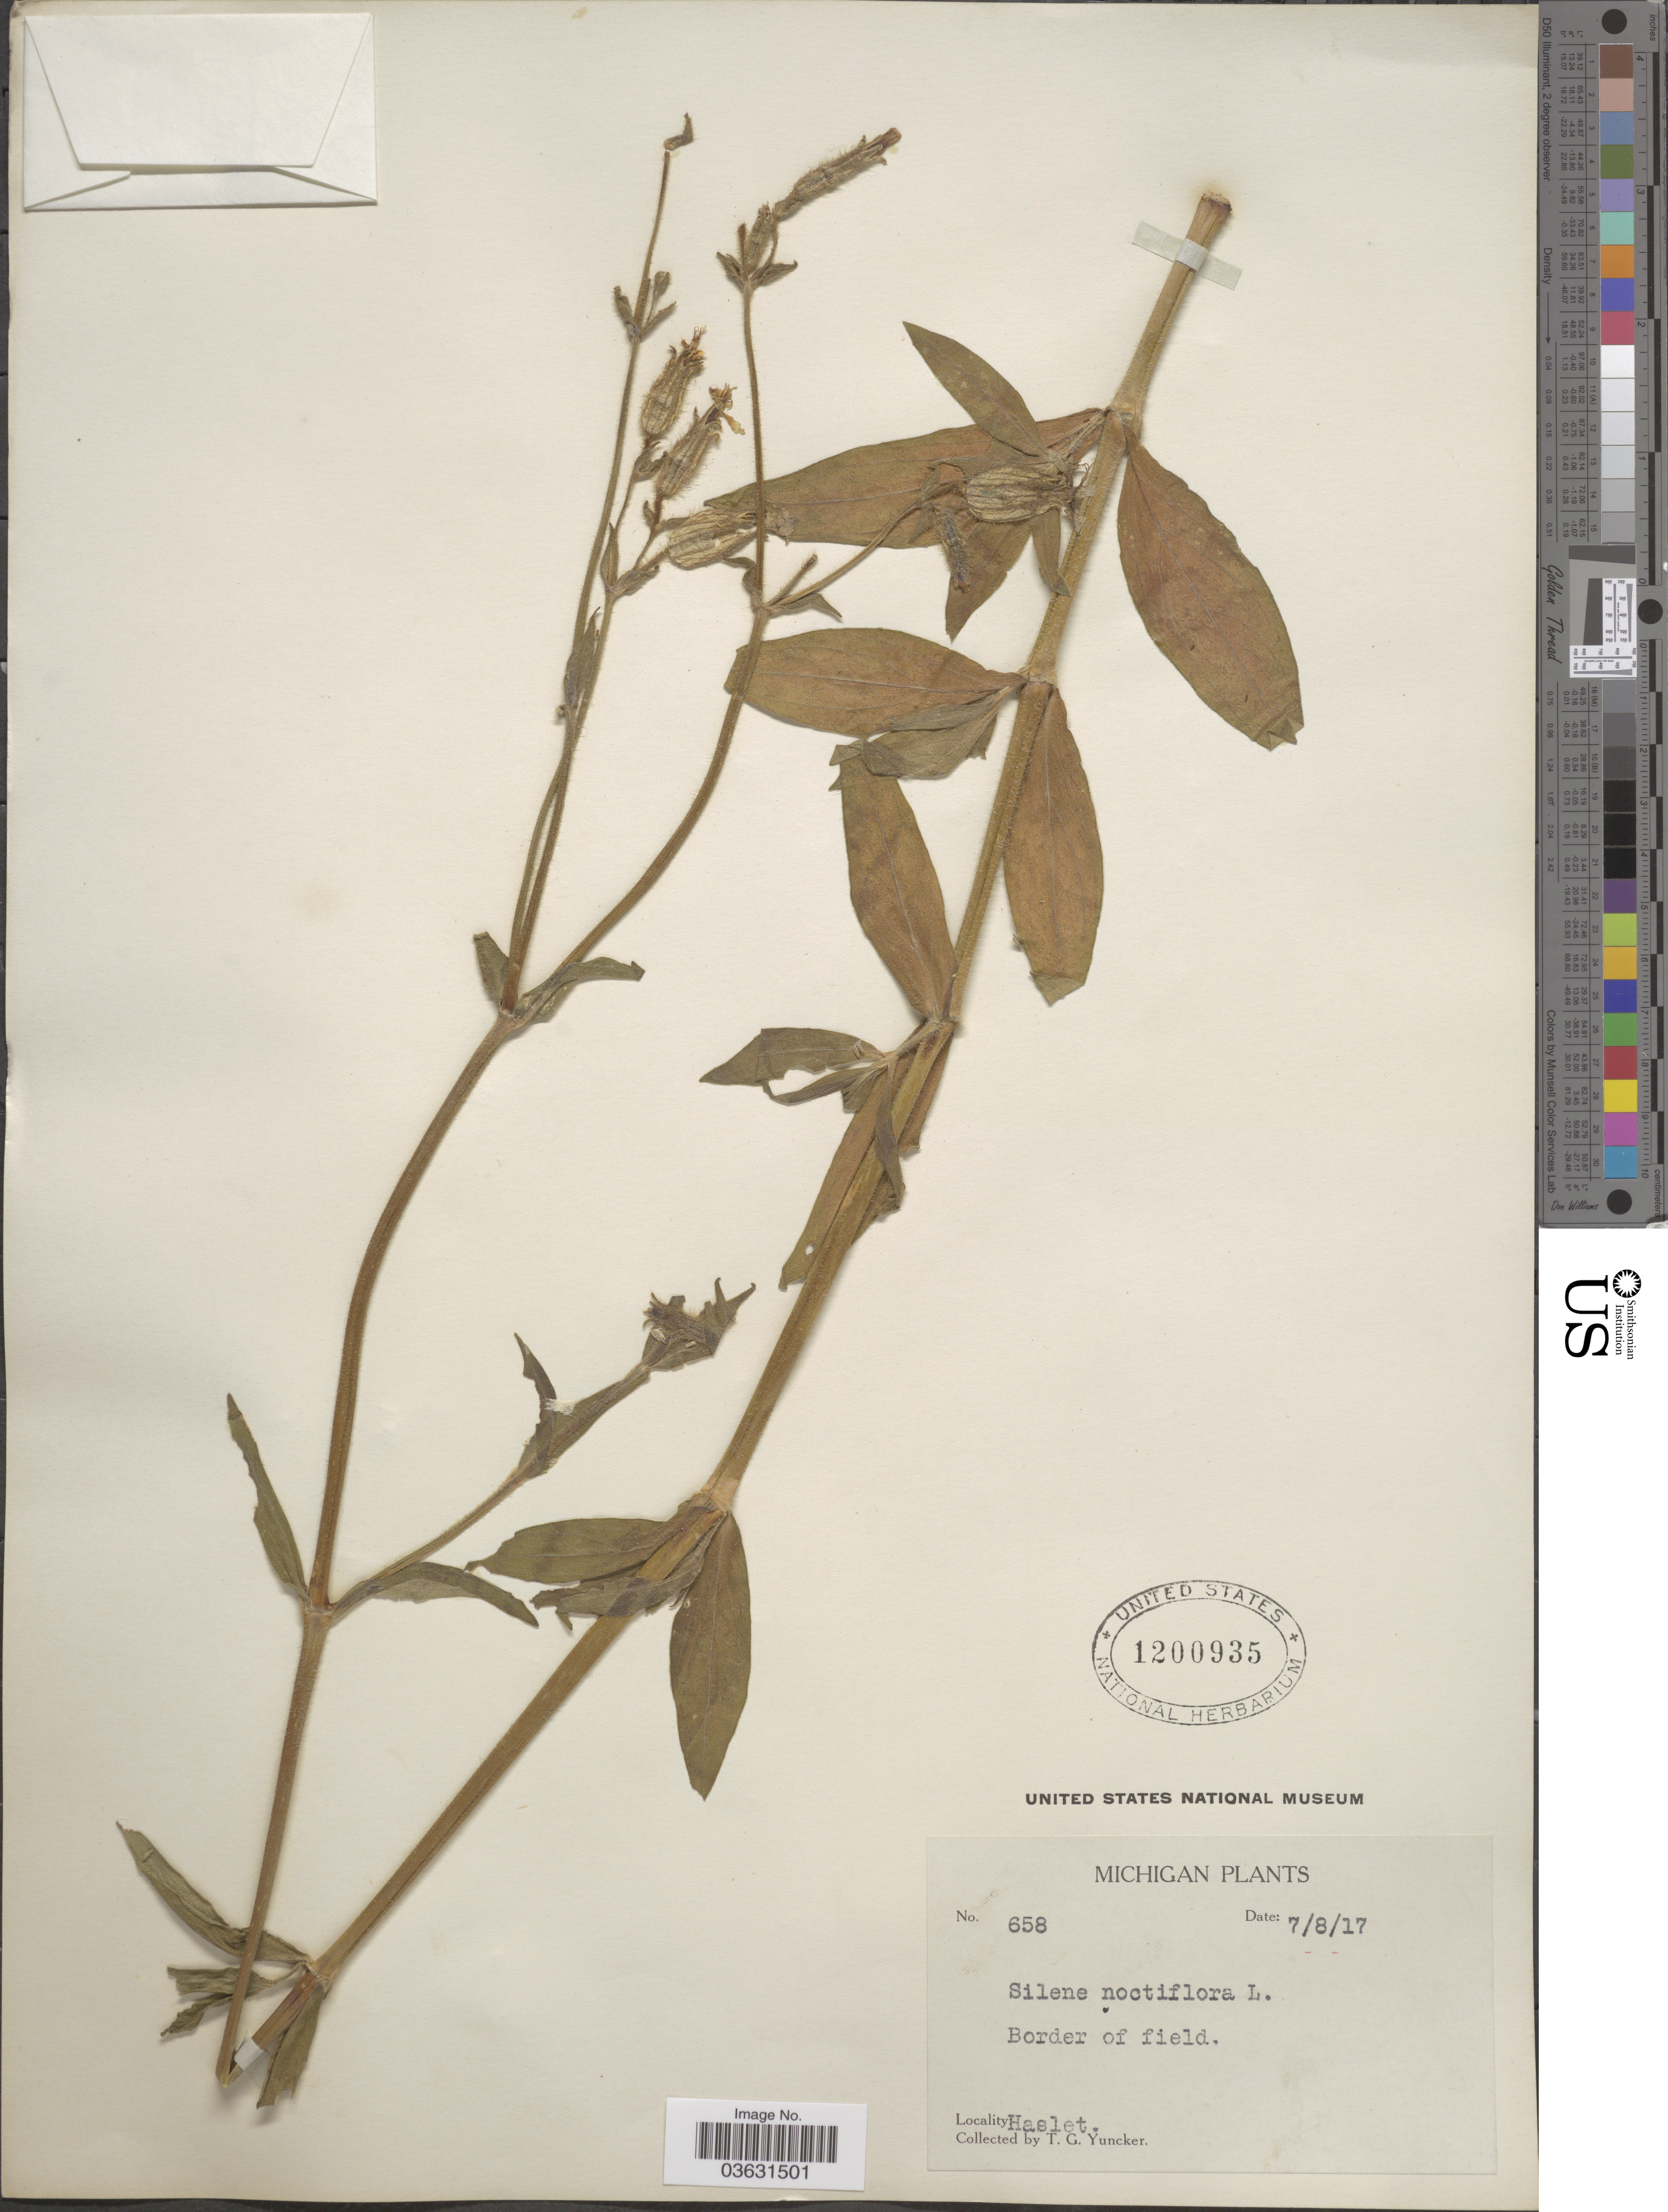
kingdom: Plantae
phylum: Tracheophyta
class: Magnoliopsida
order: Caryophyllales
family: Caryophyllaceae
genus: Silene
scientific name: Silene noctiflora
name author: L.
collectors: T. G. Yuncker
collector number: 658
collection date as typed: Transcribed d/m/y: 8/7/17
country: United States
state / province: Michigan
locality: Haslet.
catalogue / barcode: US 1200935